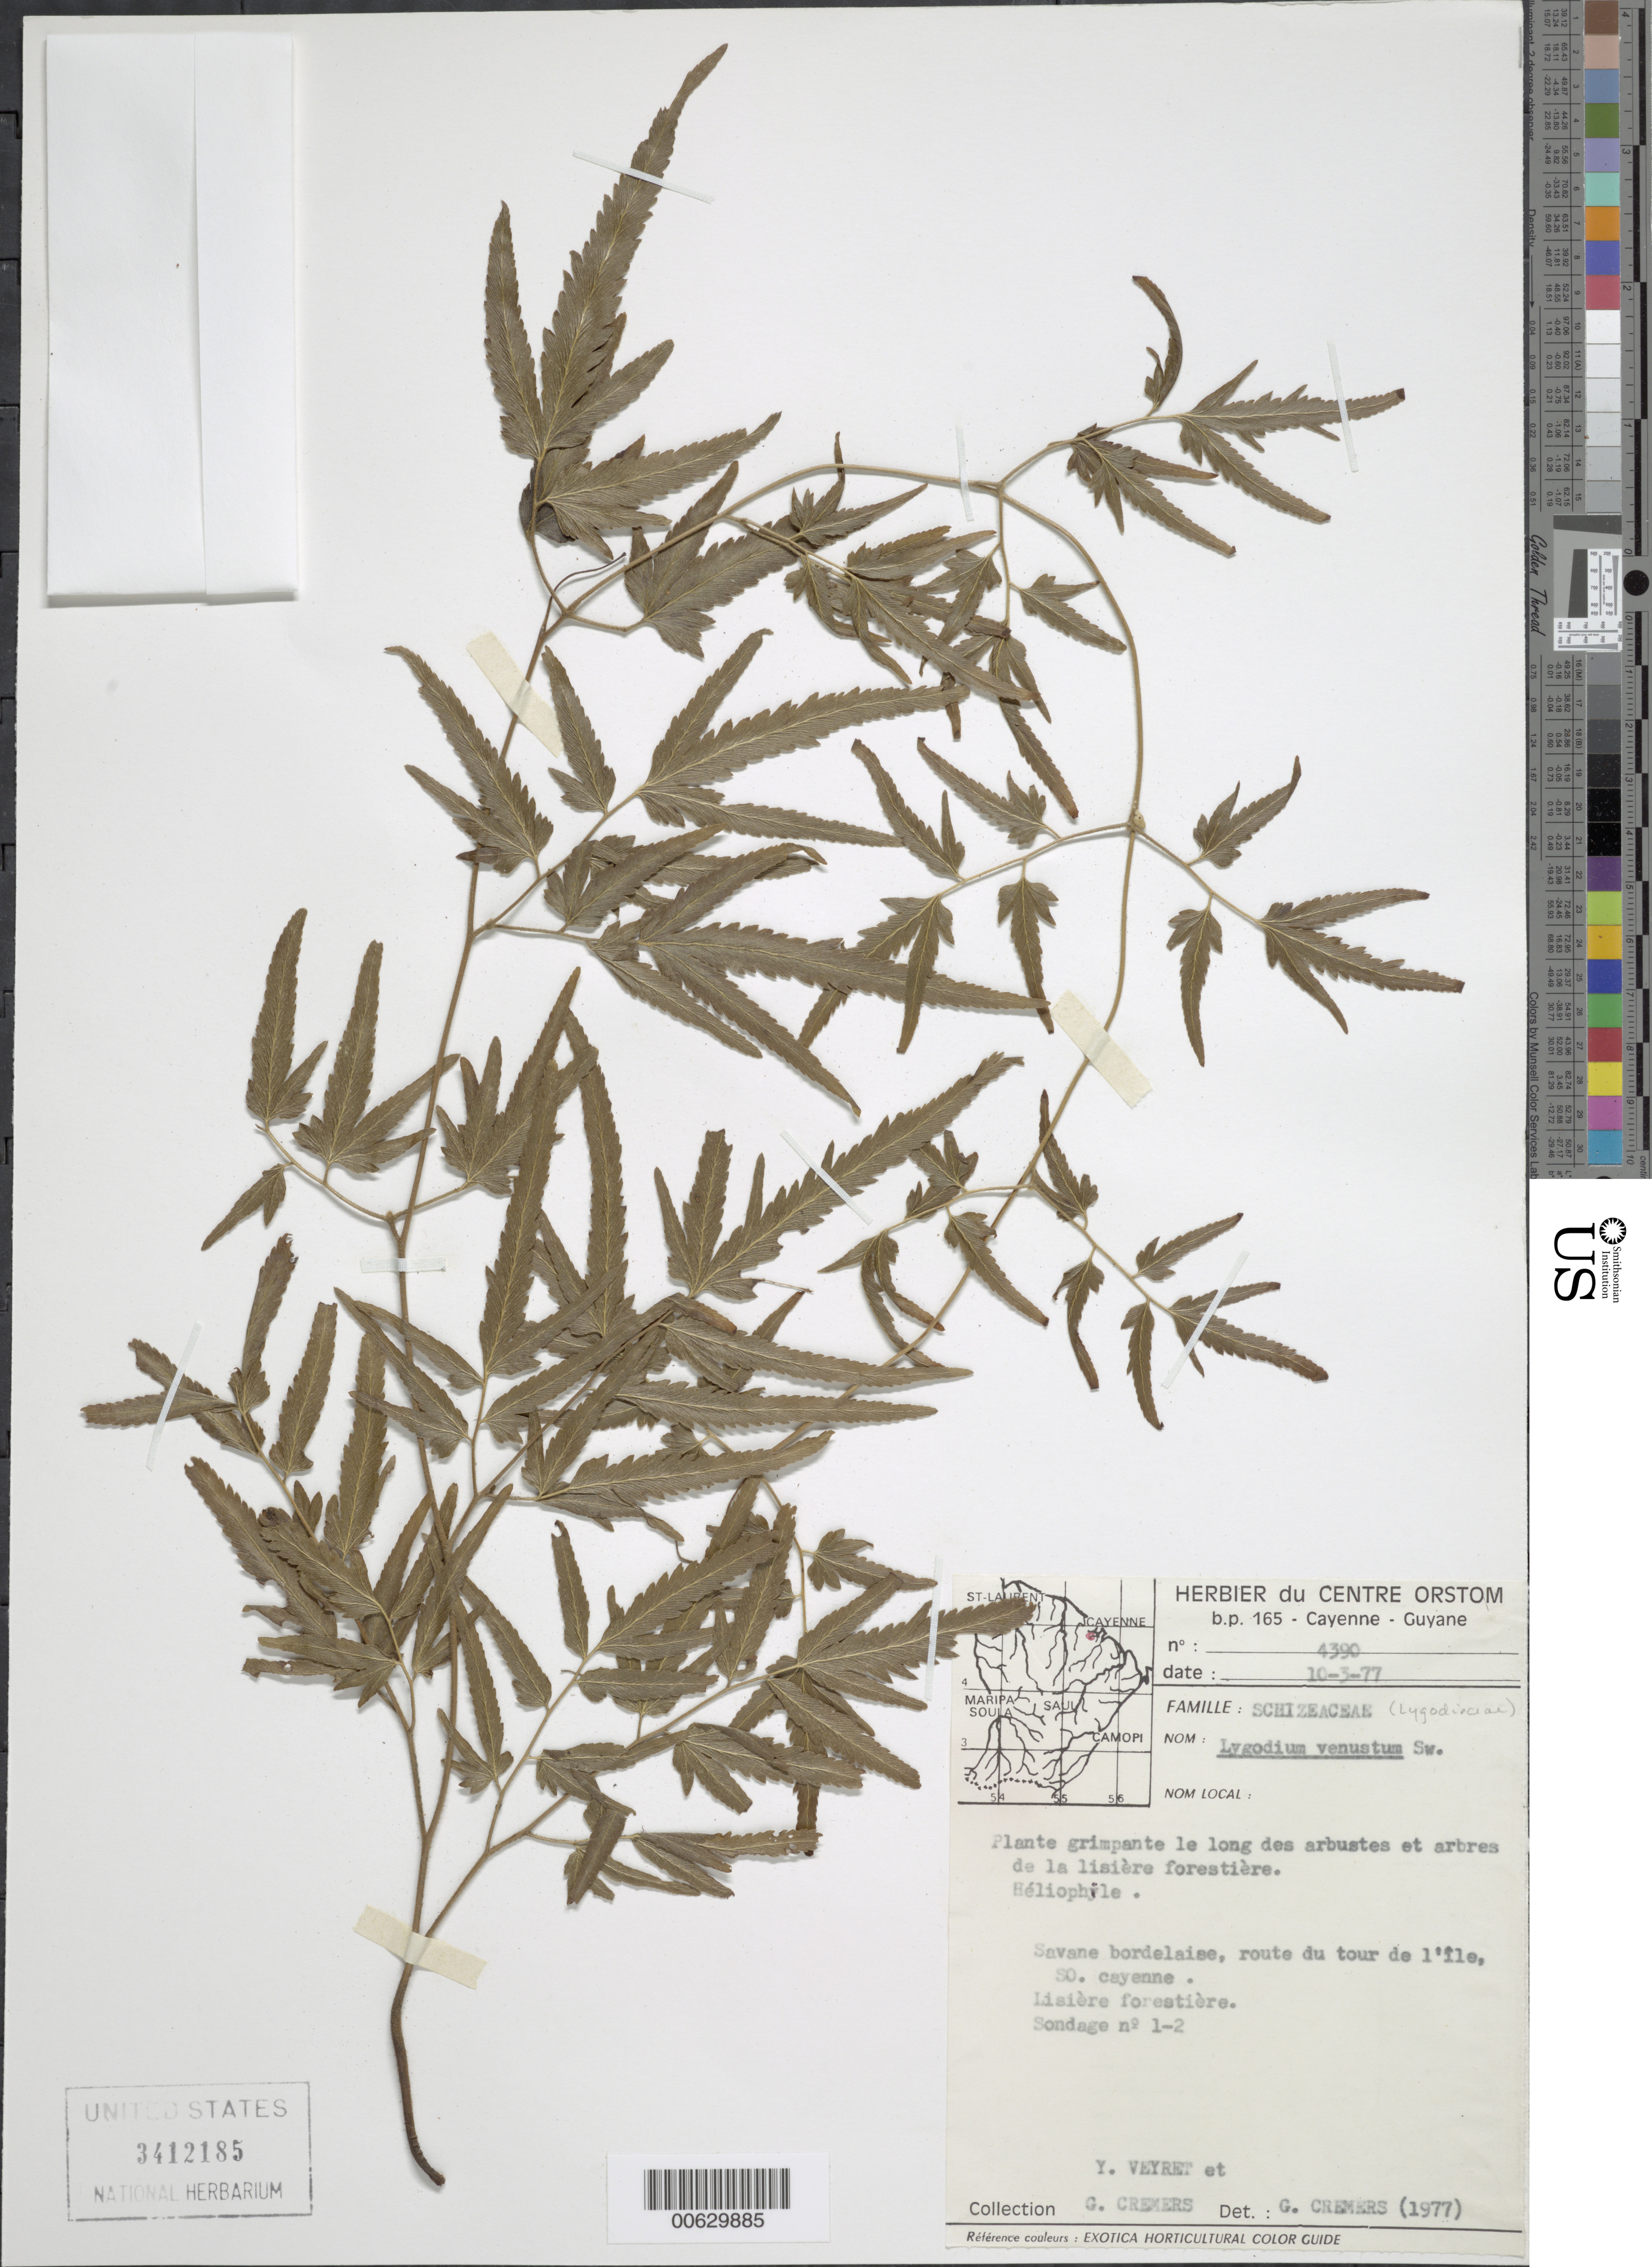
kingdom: Plantae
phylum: Tracheophyta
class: Polypodiopsida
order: Schizaeales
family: Lygodiaceae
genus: Lygodium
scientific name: Lygodium venustum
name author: Sw.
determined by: Cremers, Georges A.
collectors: Y. Veyret & G. Cremers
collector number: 4390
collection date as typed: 10-Mar-77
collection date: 1977-03-10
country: French Guiana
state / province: Cayenne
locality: Cayenne, route du tour de l'Ile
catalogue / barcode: US 3412185